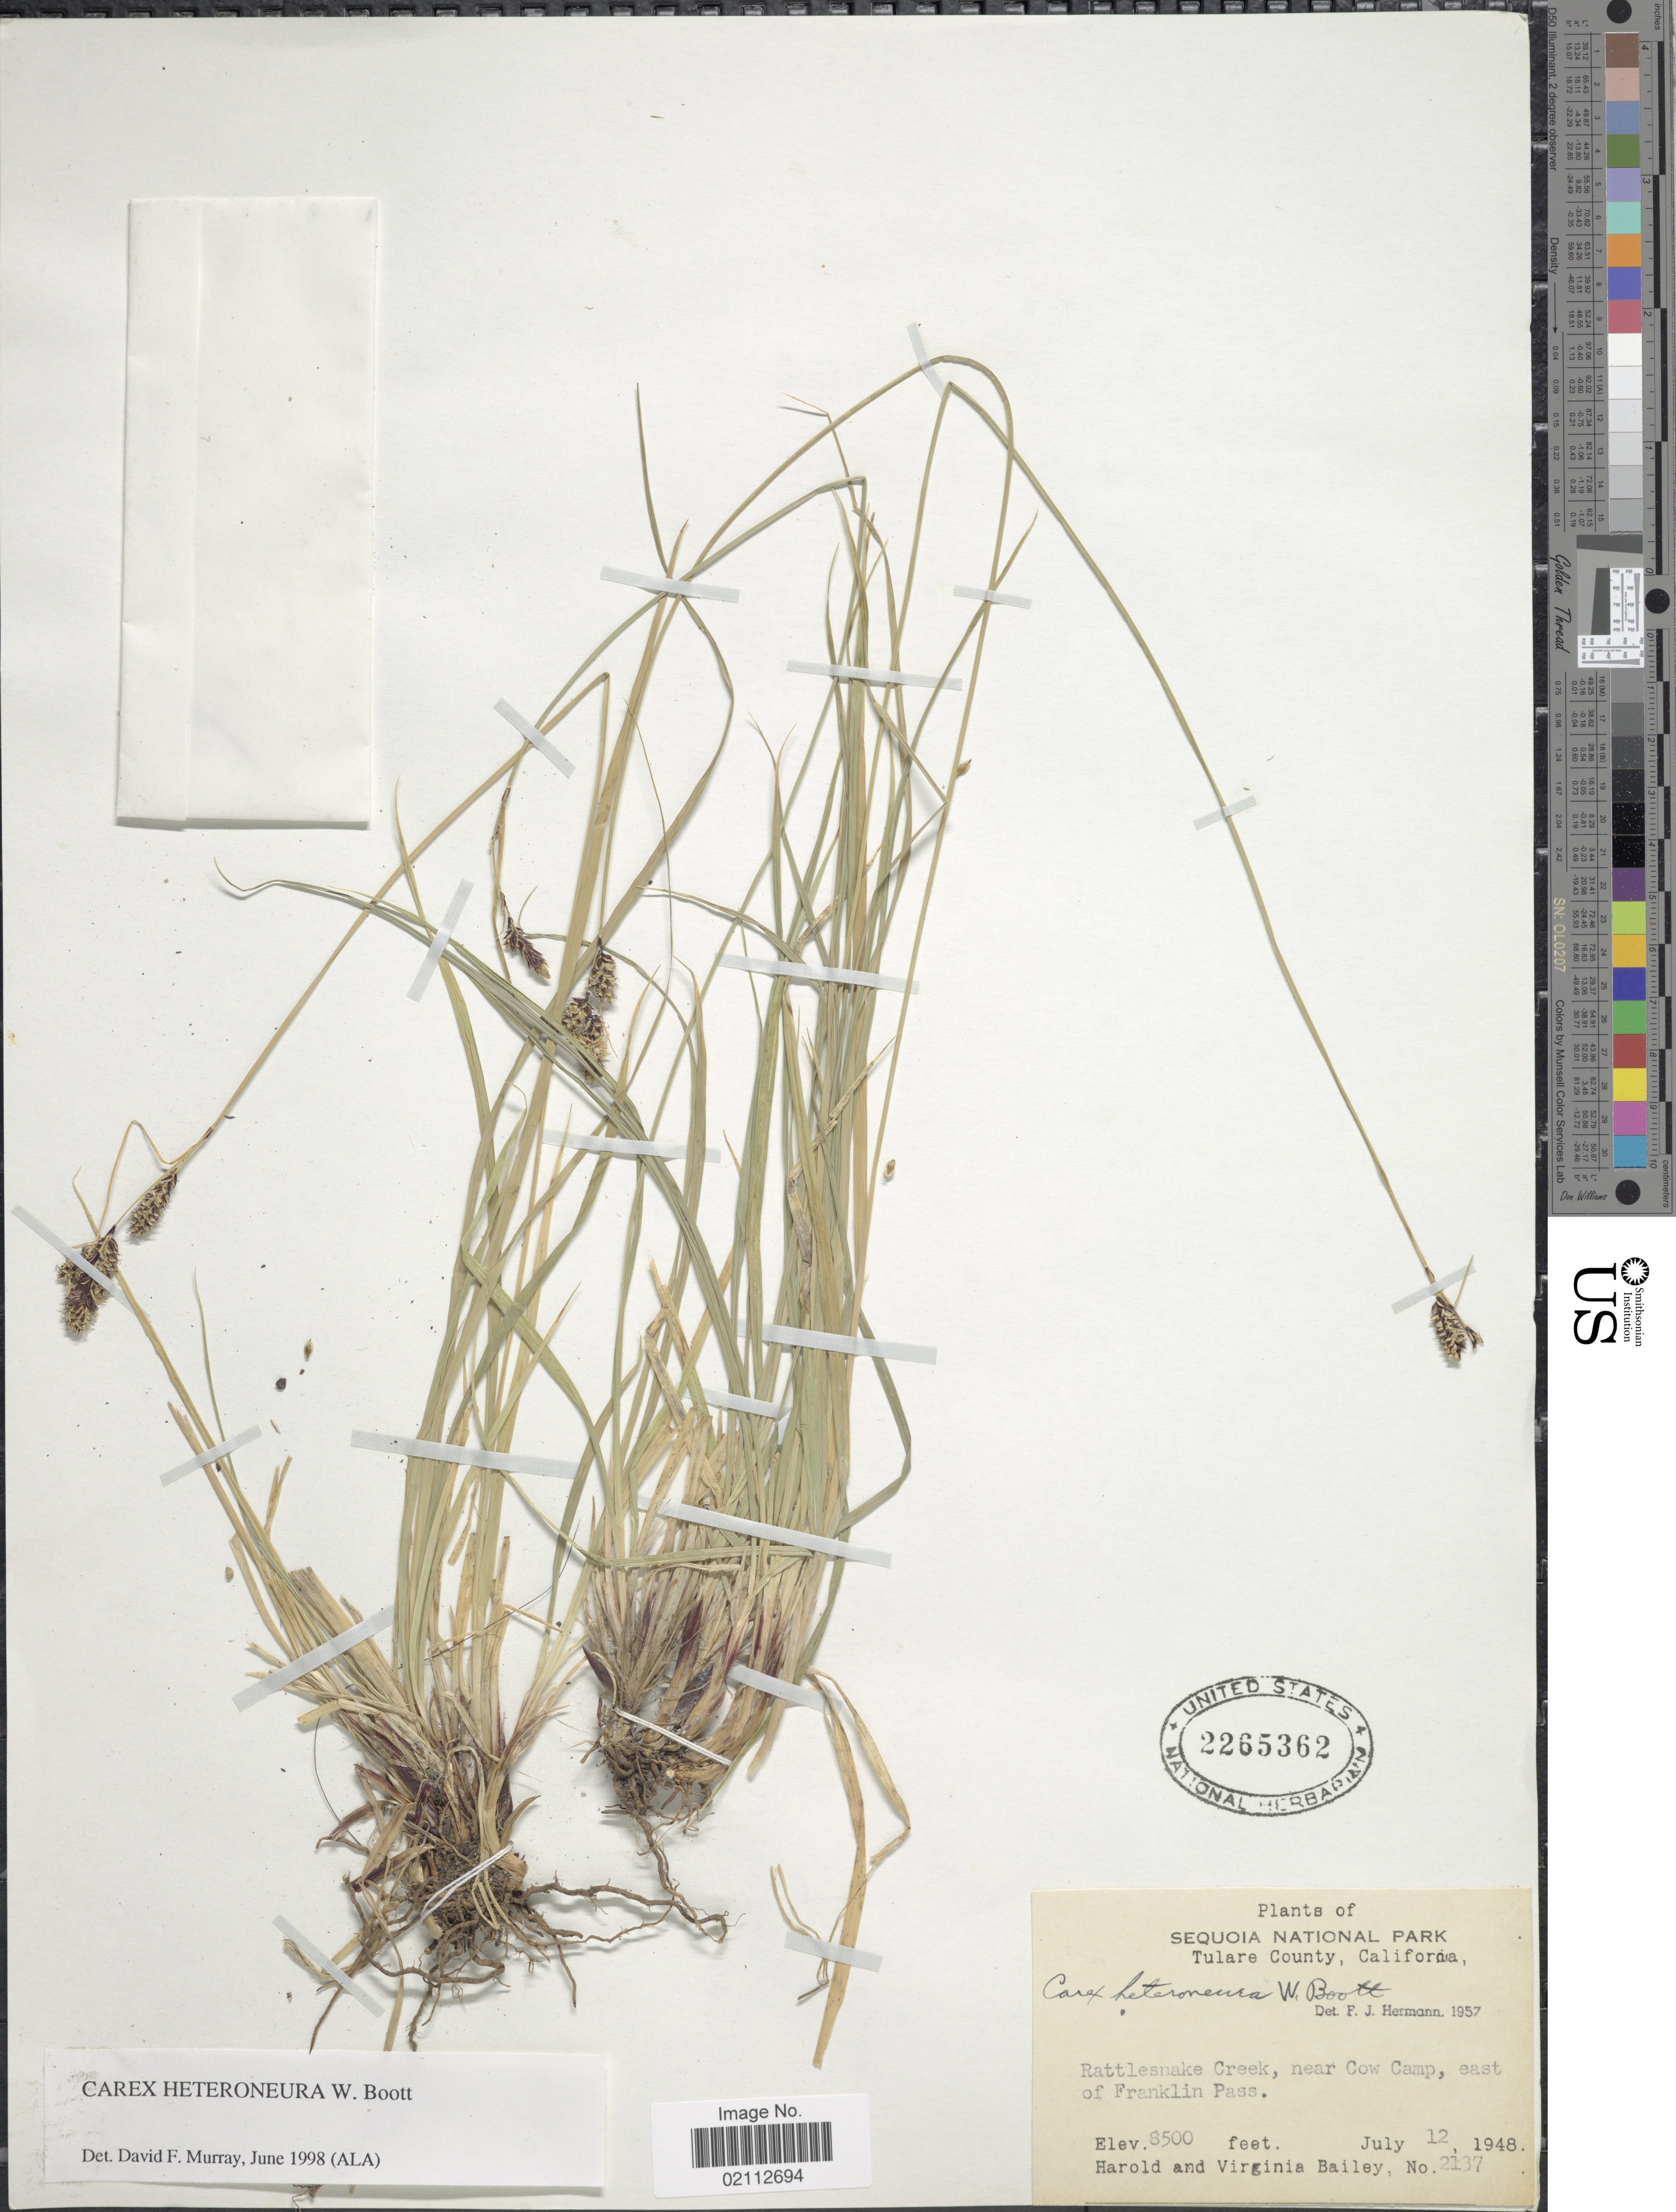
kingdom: Plantae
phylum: Tracheophyta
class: Liliopsida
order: Poales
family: Cyperaceae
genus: Carex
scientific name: Carex heteroneura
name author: S. Watson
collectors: H. Bailey & V. L. Bailey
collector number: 2137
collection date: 1948-07-12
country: United States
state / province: California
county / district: Tulare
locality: Sequoia National Park. Tulare County. Rattlesnake Creek, near Cow Camp, east of Franklin Pass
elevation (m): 2591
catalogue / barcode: US 2265362